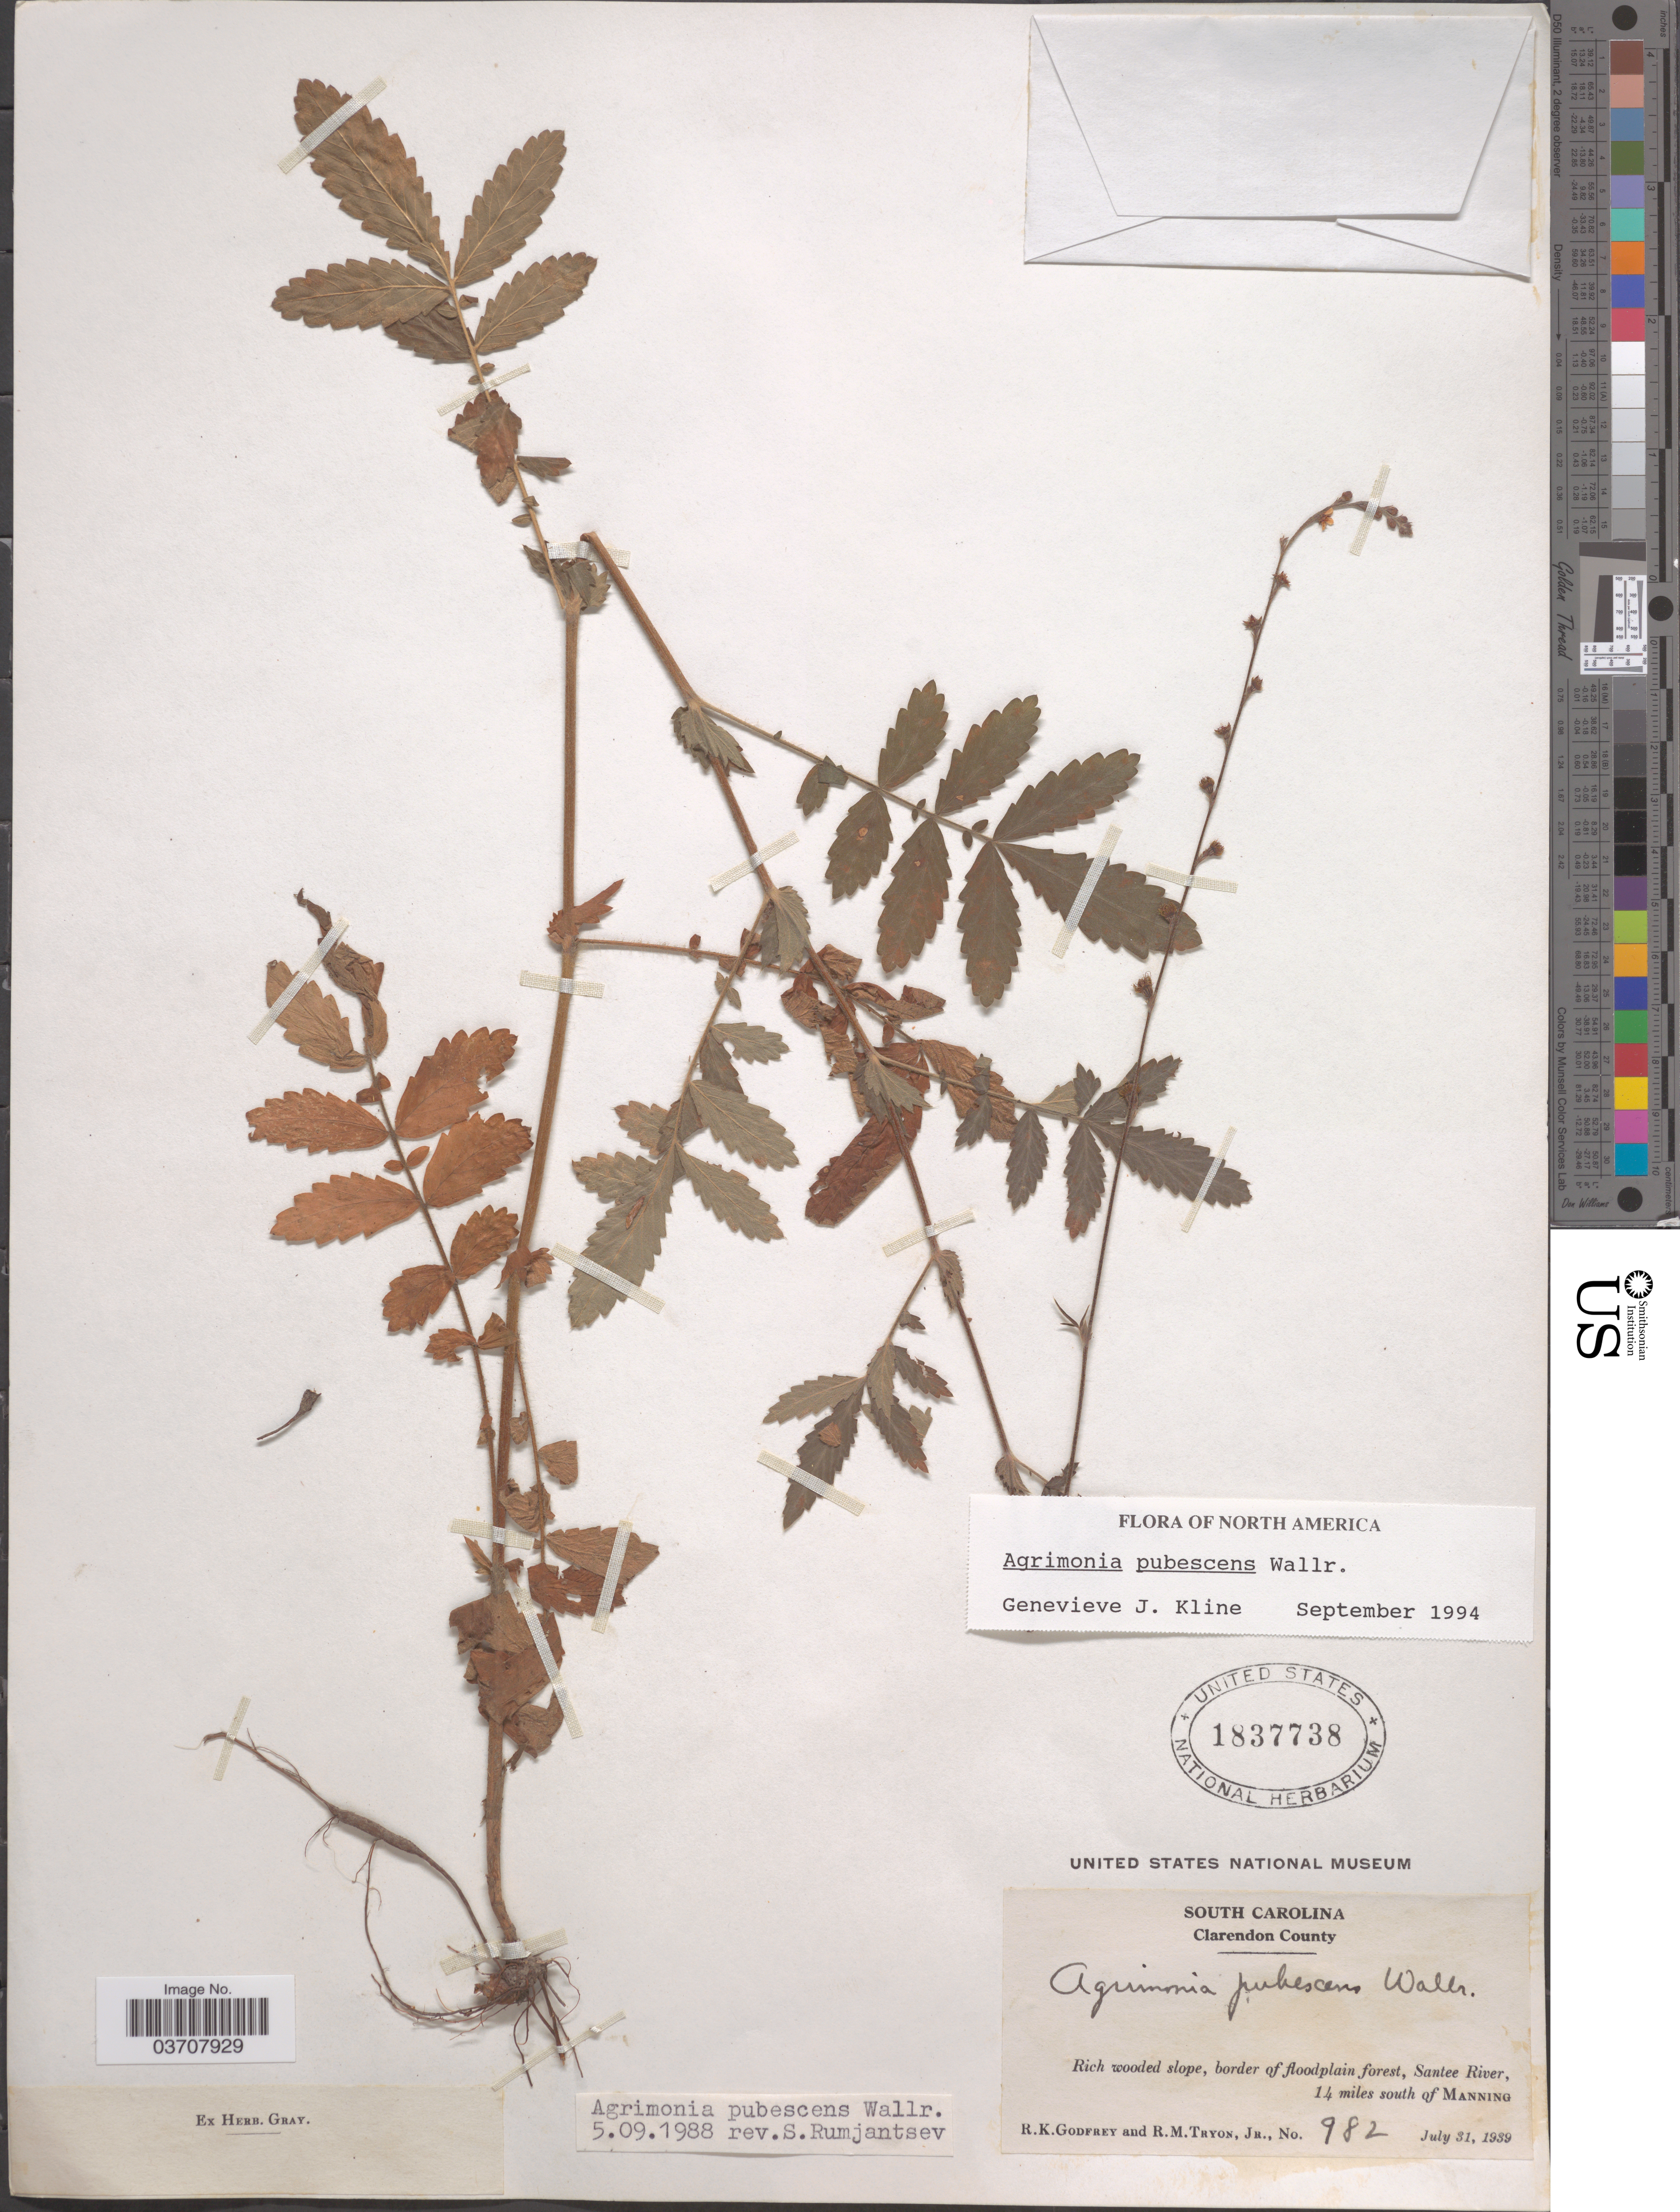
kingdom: Plantae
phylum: Tracheophyta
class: Magnoliopsida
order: Rosales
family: Rosaceae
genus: Agrimonia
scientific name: Agrimonia pubescens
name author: Wallr.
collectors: R. K. Godfrey & R. Tryon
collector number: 982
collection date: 1939-07-31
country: United States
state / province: South Carolina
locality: Clarendon County. Border of floodplain forest, Santee River, 14 miles south of Manning.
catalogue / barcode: US 1837738